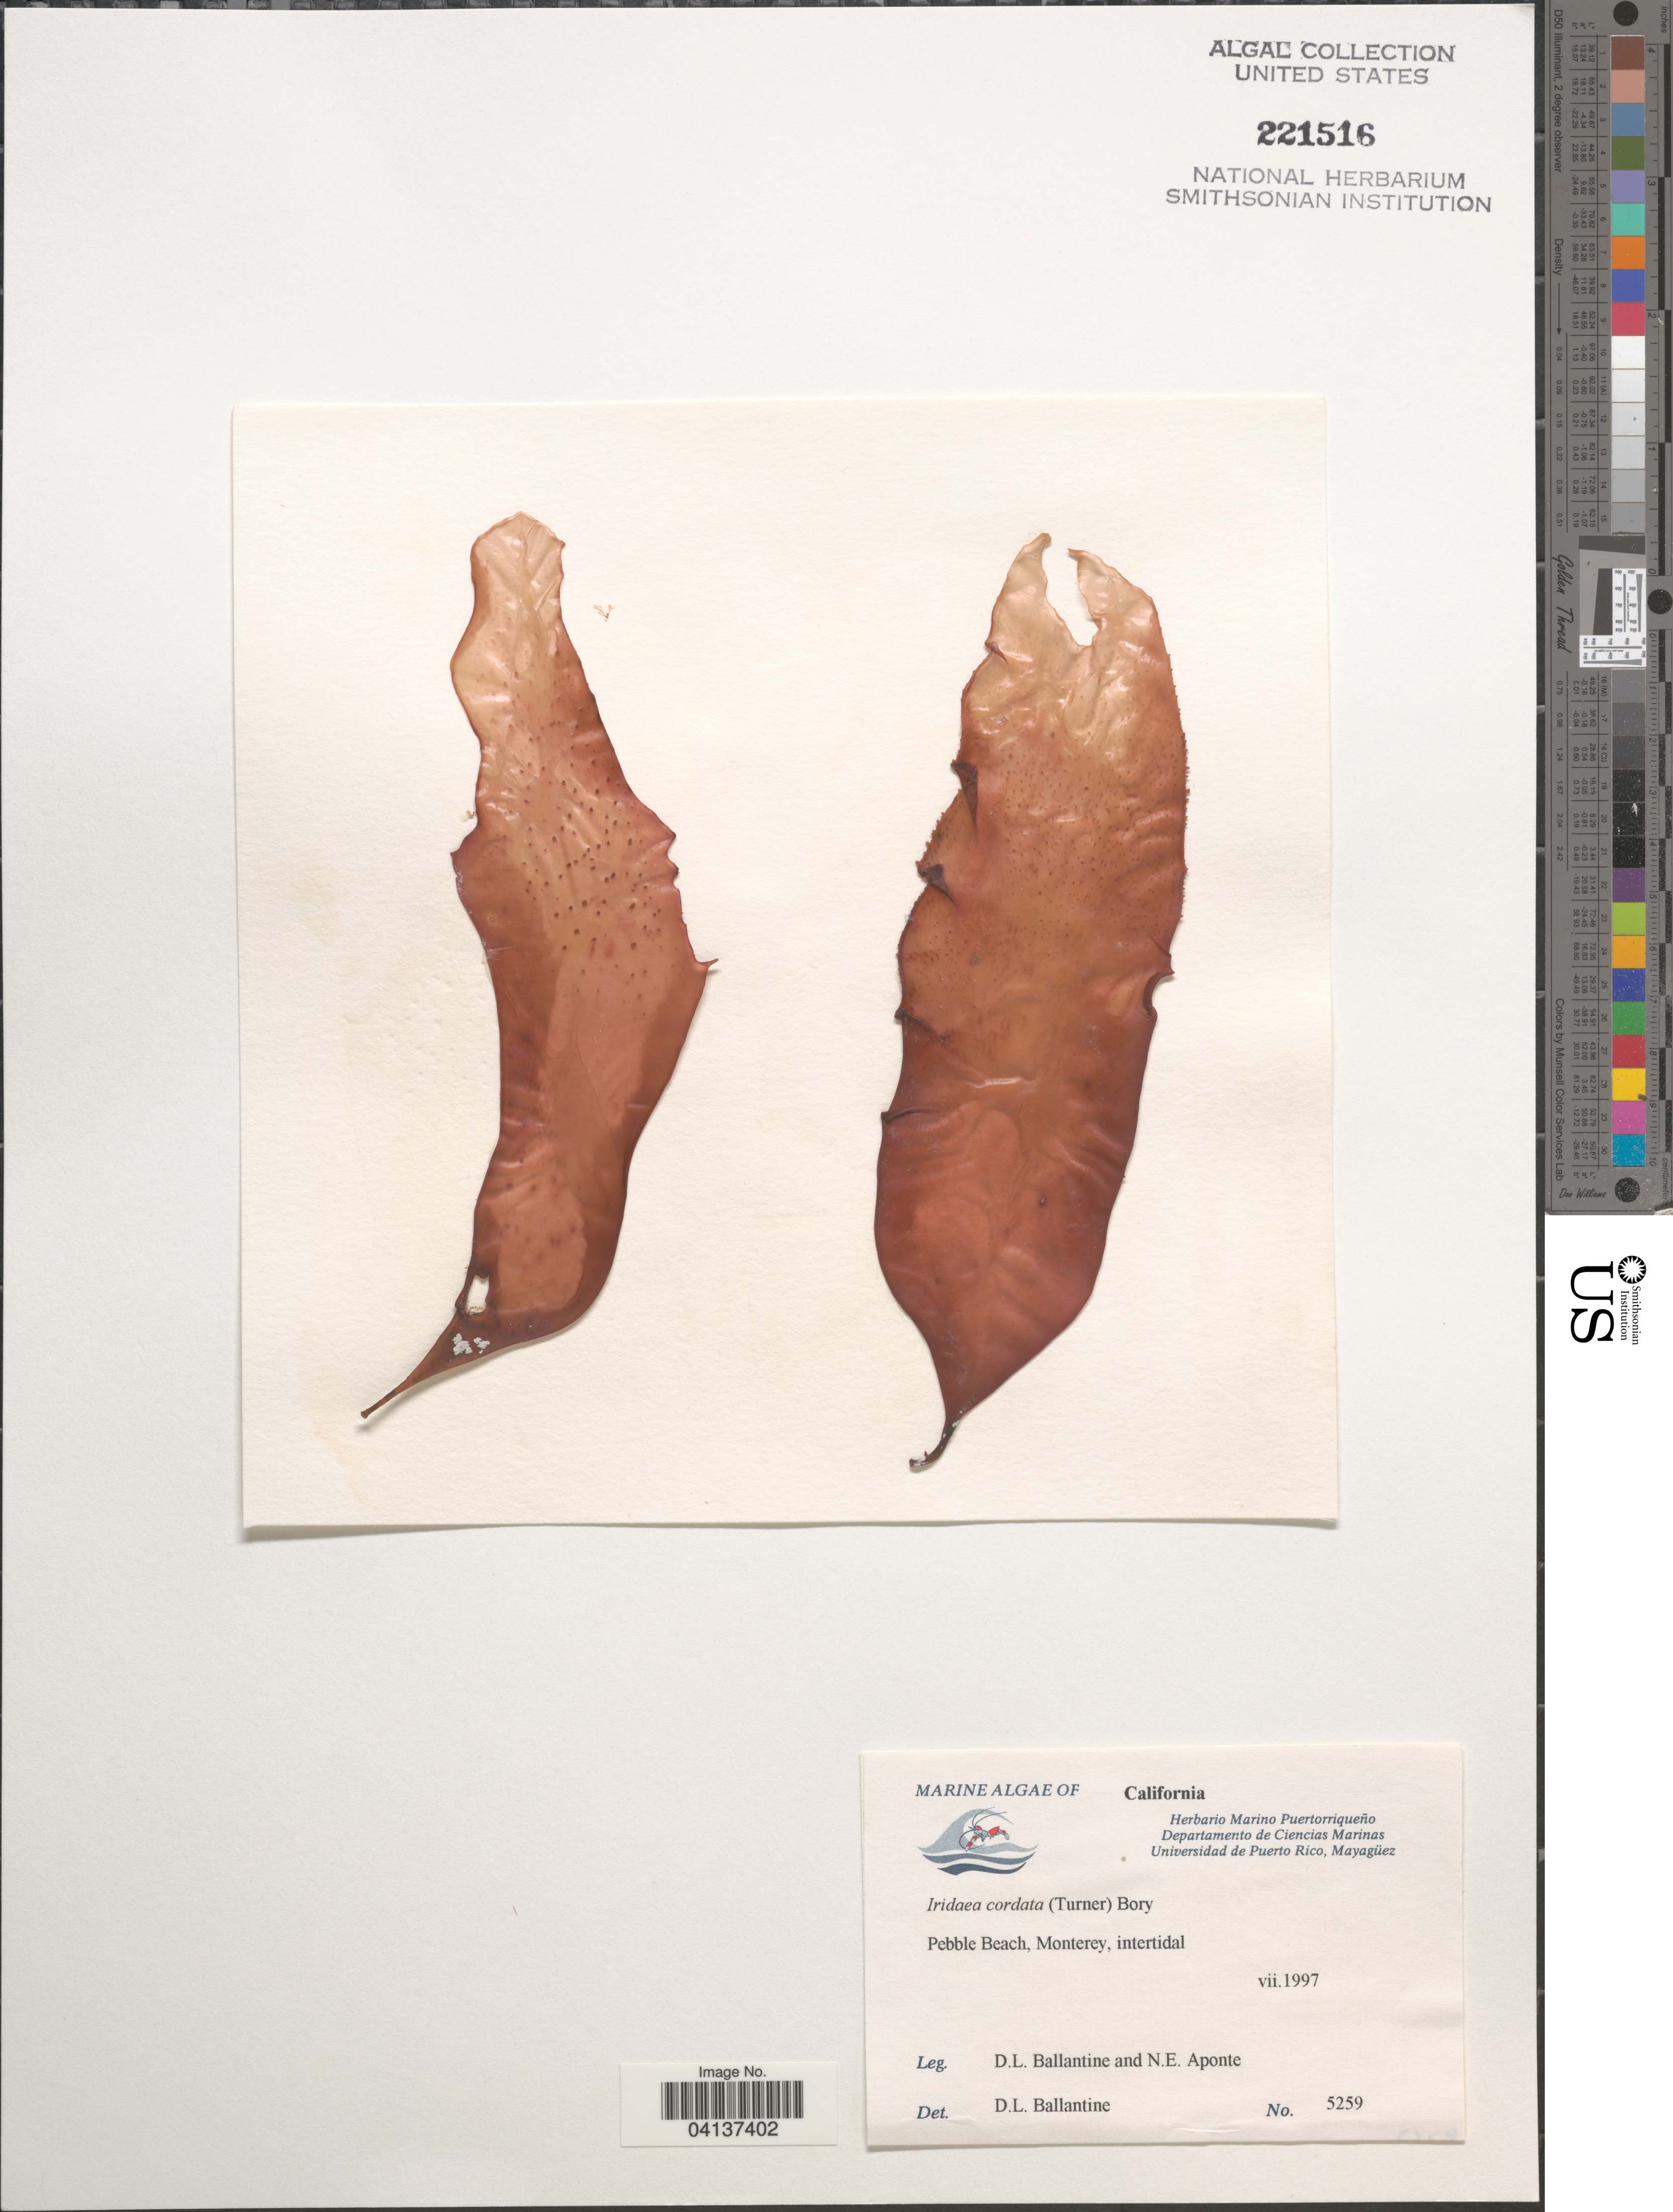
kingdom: Plantae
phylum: Rhodophyta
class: Florideophyceae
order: Gigartinales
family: Gigartinaceae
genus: Iridaea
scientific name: Iridaea cordata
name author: (Turner) Bory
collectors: D.L. Ballantine & N. E. Aponte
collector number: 5259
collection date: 1997-07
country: United States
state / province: California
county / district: Monterey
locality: Pebble Beach, Monterey, intertidal.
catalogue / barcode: US 221516